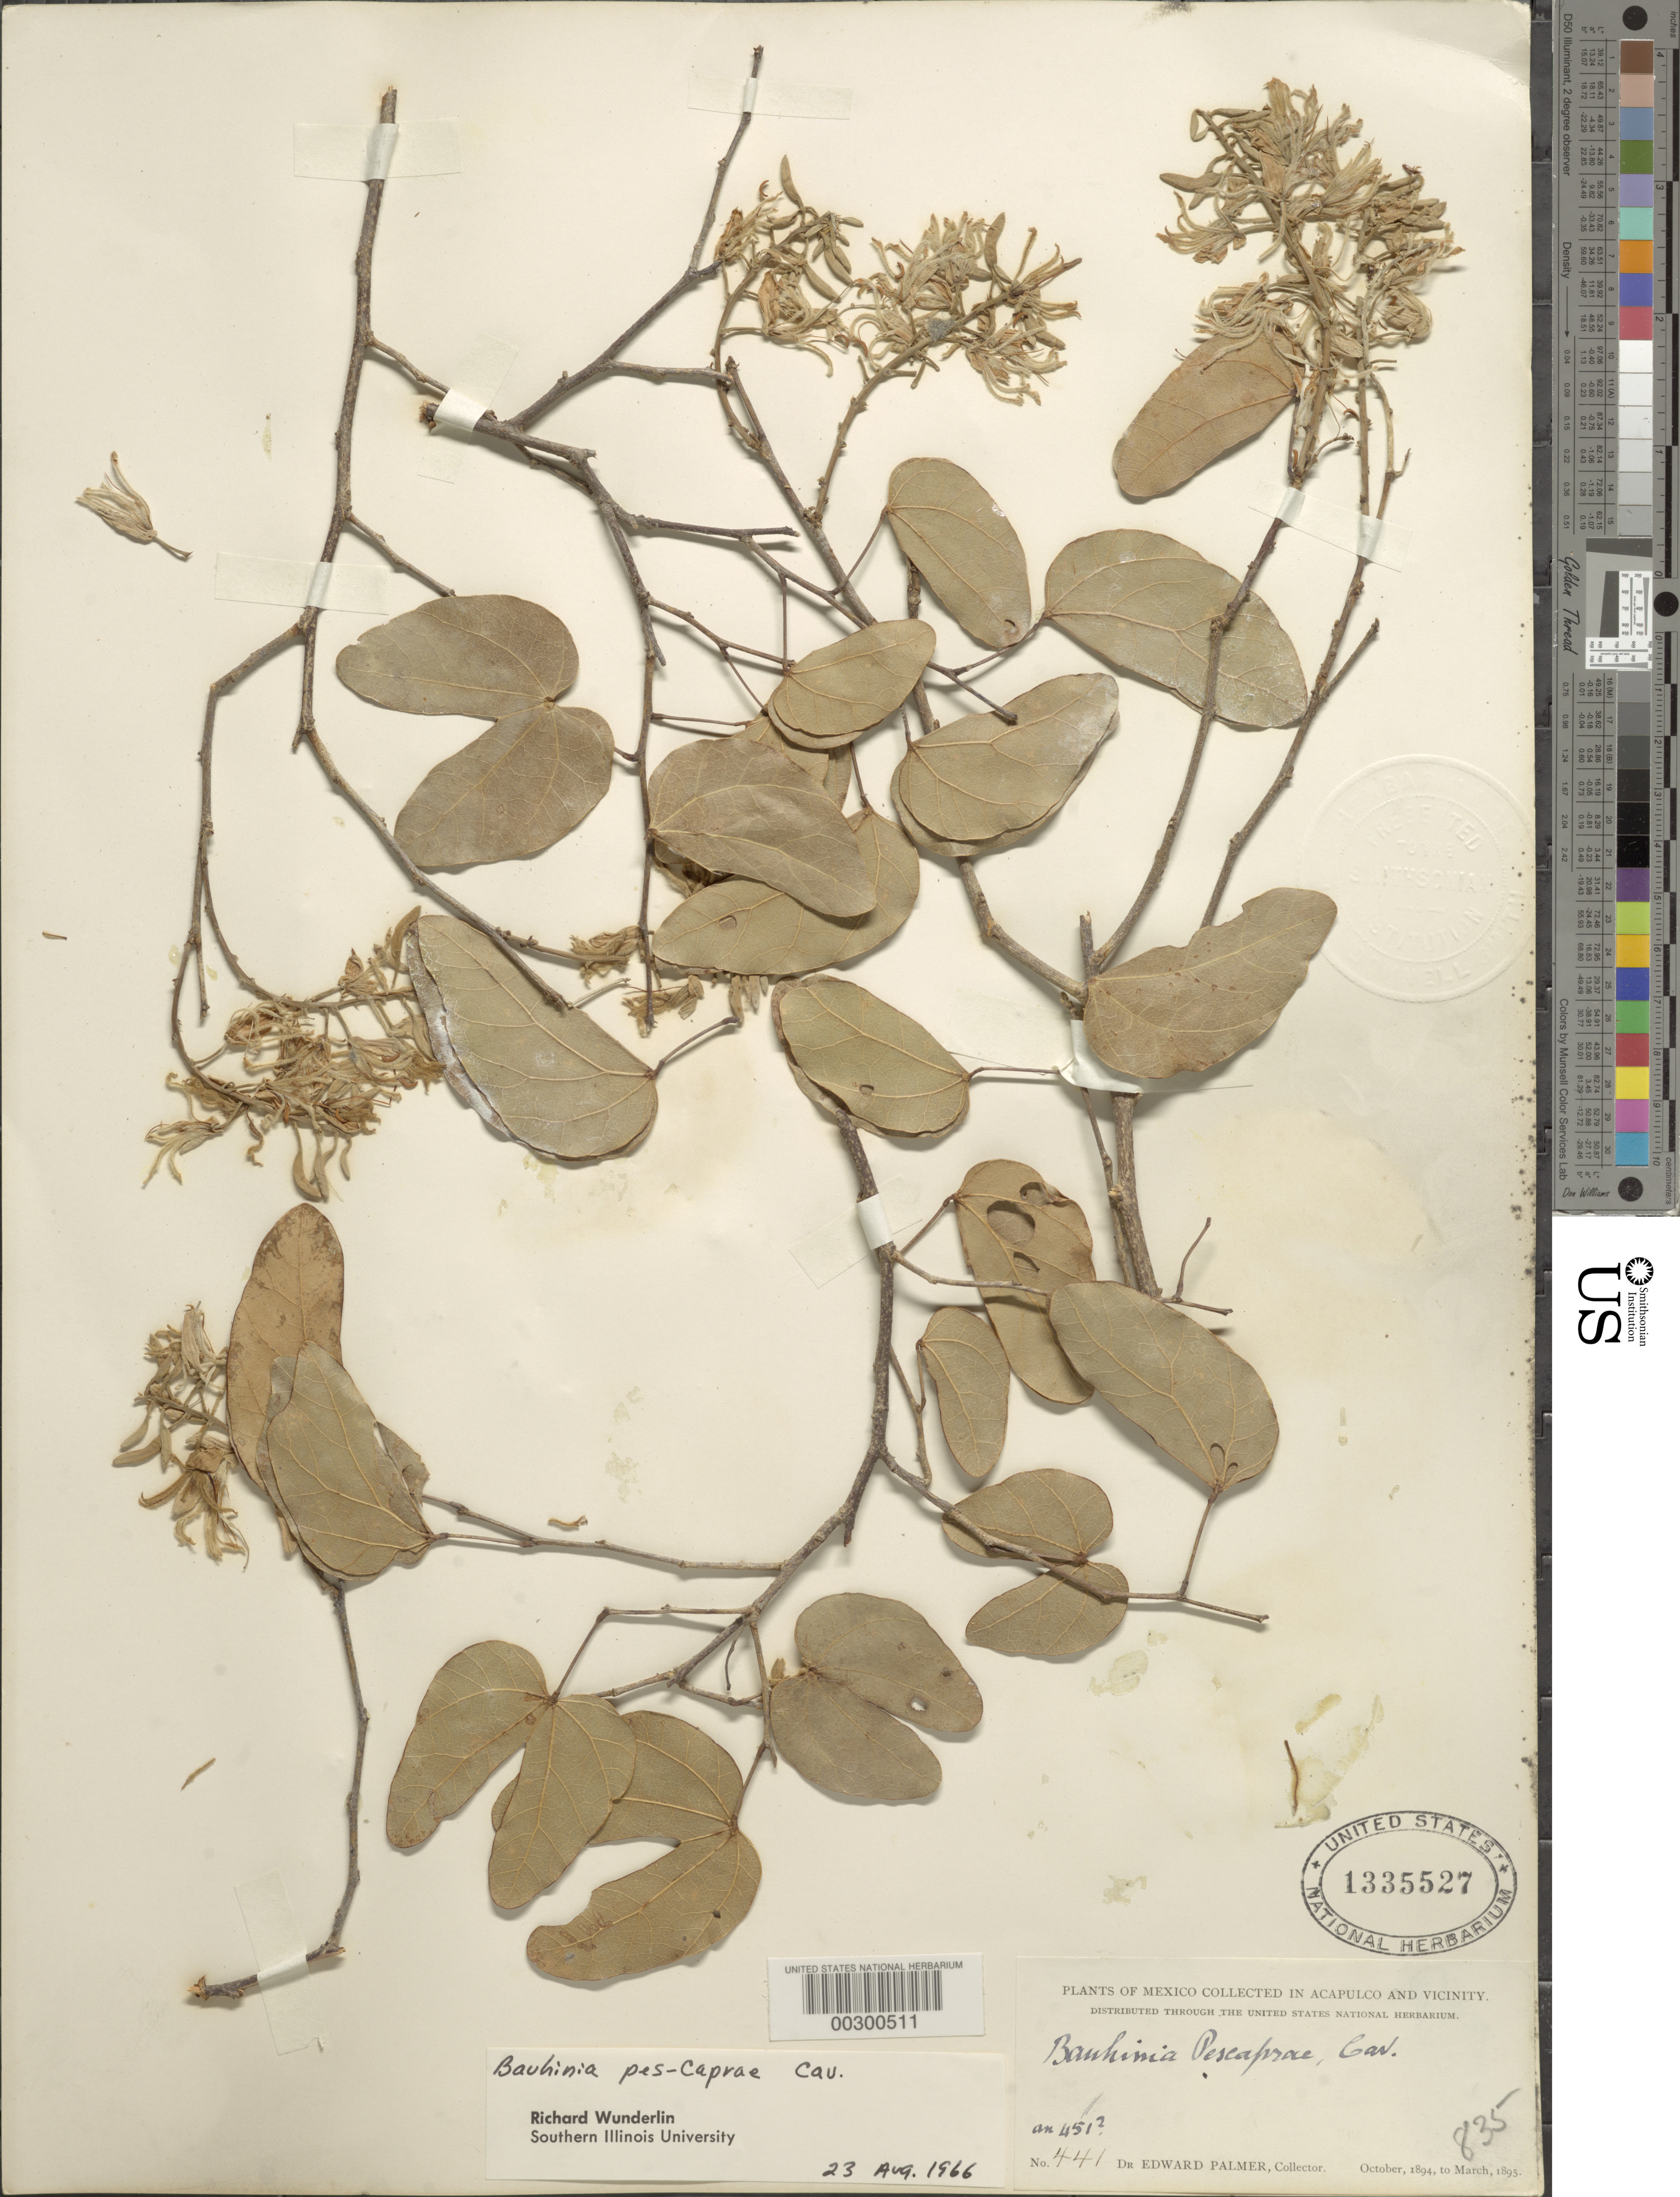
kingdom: Plantae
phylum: Tracheophyta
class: Magnoliopsida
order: Fabales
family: Fabaceae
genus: Bauhinia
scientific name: Bauhinia pes-caprae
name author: Cav.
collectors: E. Palmer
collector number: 441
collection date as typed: Oct 1894 to -- Mar 1895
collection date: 1894-10/1895-03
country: Mexico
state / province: Guerrero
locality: Acapulco and vicinity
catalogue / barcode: US 1335527